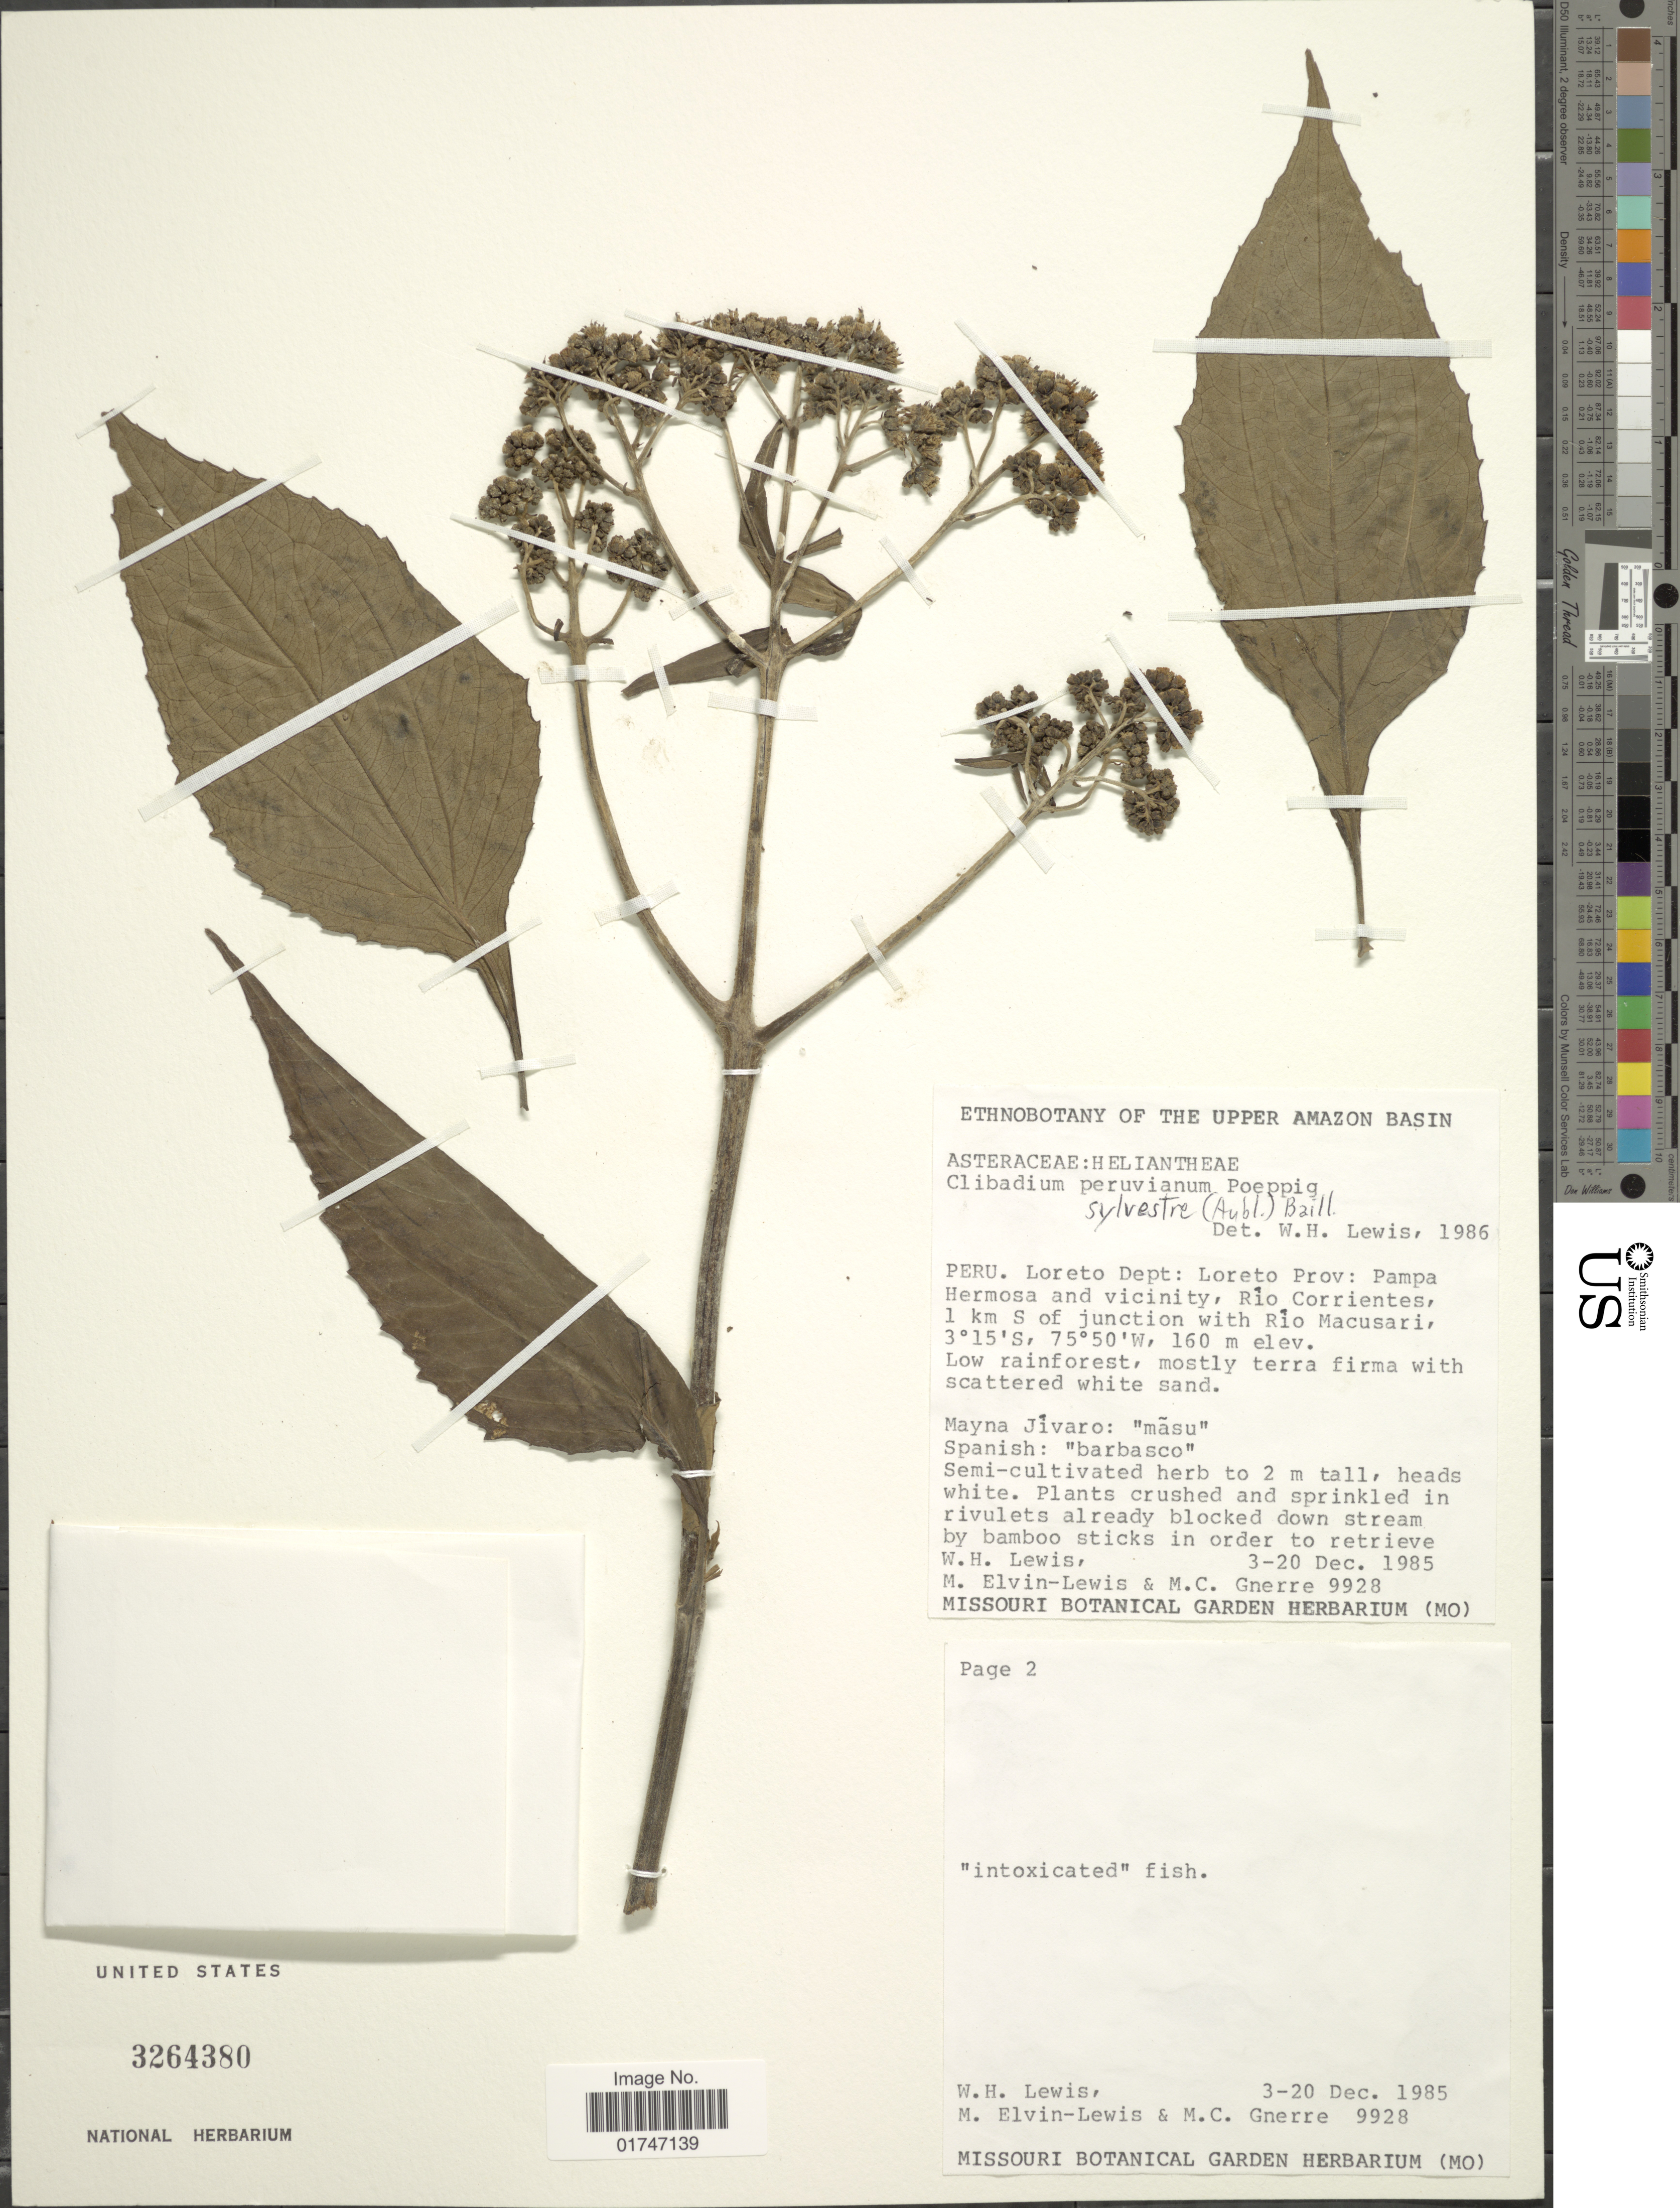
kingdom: Plantae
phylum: Tracheophyta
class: Magnoliopsida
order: Asterales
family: Asteraceae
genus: Clibadium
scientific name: Clibadium sylvestre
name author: (Aubl.) Baill.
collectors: W. H. Lewis, M. Elvin-Lewis & M. Gnerre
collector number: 9928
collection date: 1985-12-03/1985-12-20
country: Peru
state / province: Loreto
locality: Peru. Loreto Dept: Loreto Prov: Pampa Hermosa and vicinity, Río Corrientes, 1 km S of junction with Rio Macusari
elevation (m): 160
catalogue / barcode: US 3264380